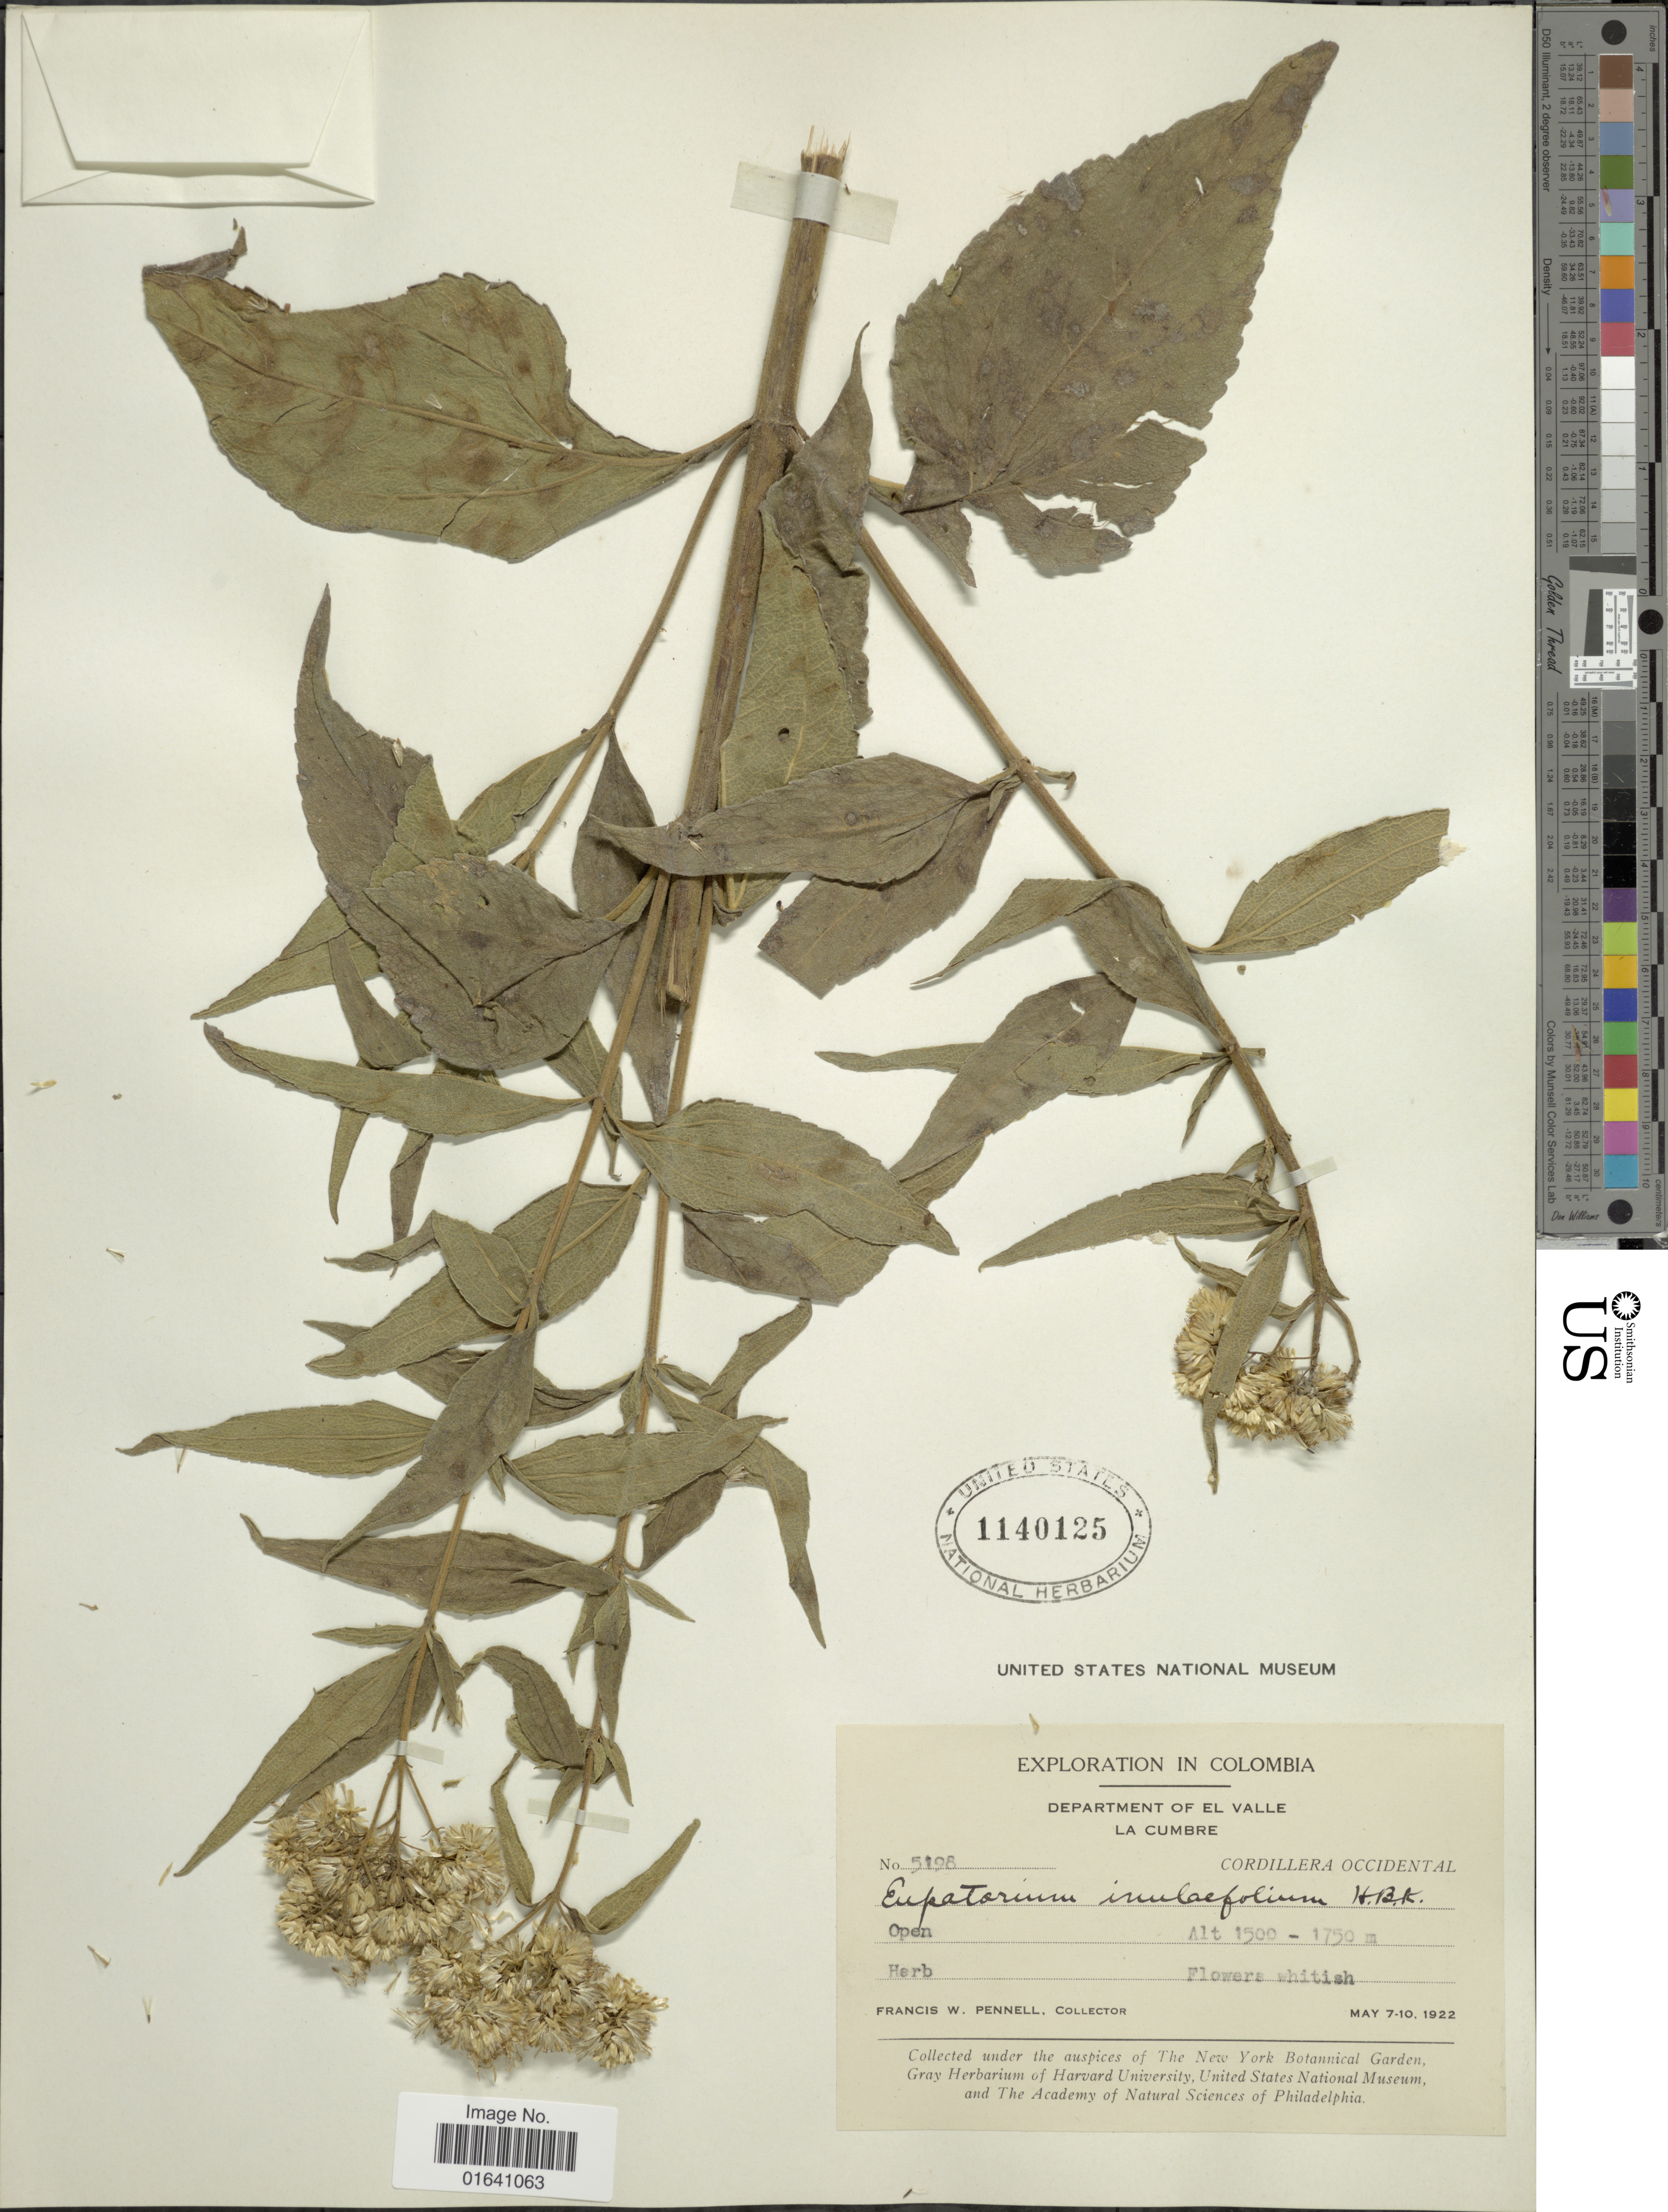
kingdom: Plantae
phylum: Tracheophyta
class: Magnoliopsida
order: Asterales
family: Asteraceae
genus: Austroeupatorium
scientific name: Austroeupatorium inulaefolium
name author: (Kunth) R.M. King & H. Rob.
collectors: F. W. Pennell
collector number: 5198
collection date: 1922-05-07/1922-05-10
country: Colombia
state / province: Valle del Cauca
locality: Department of El Valle, La Cumbre, Cordillera Occidental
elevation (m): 1500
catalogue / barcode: US 1140125